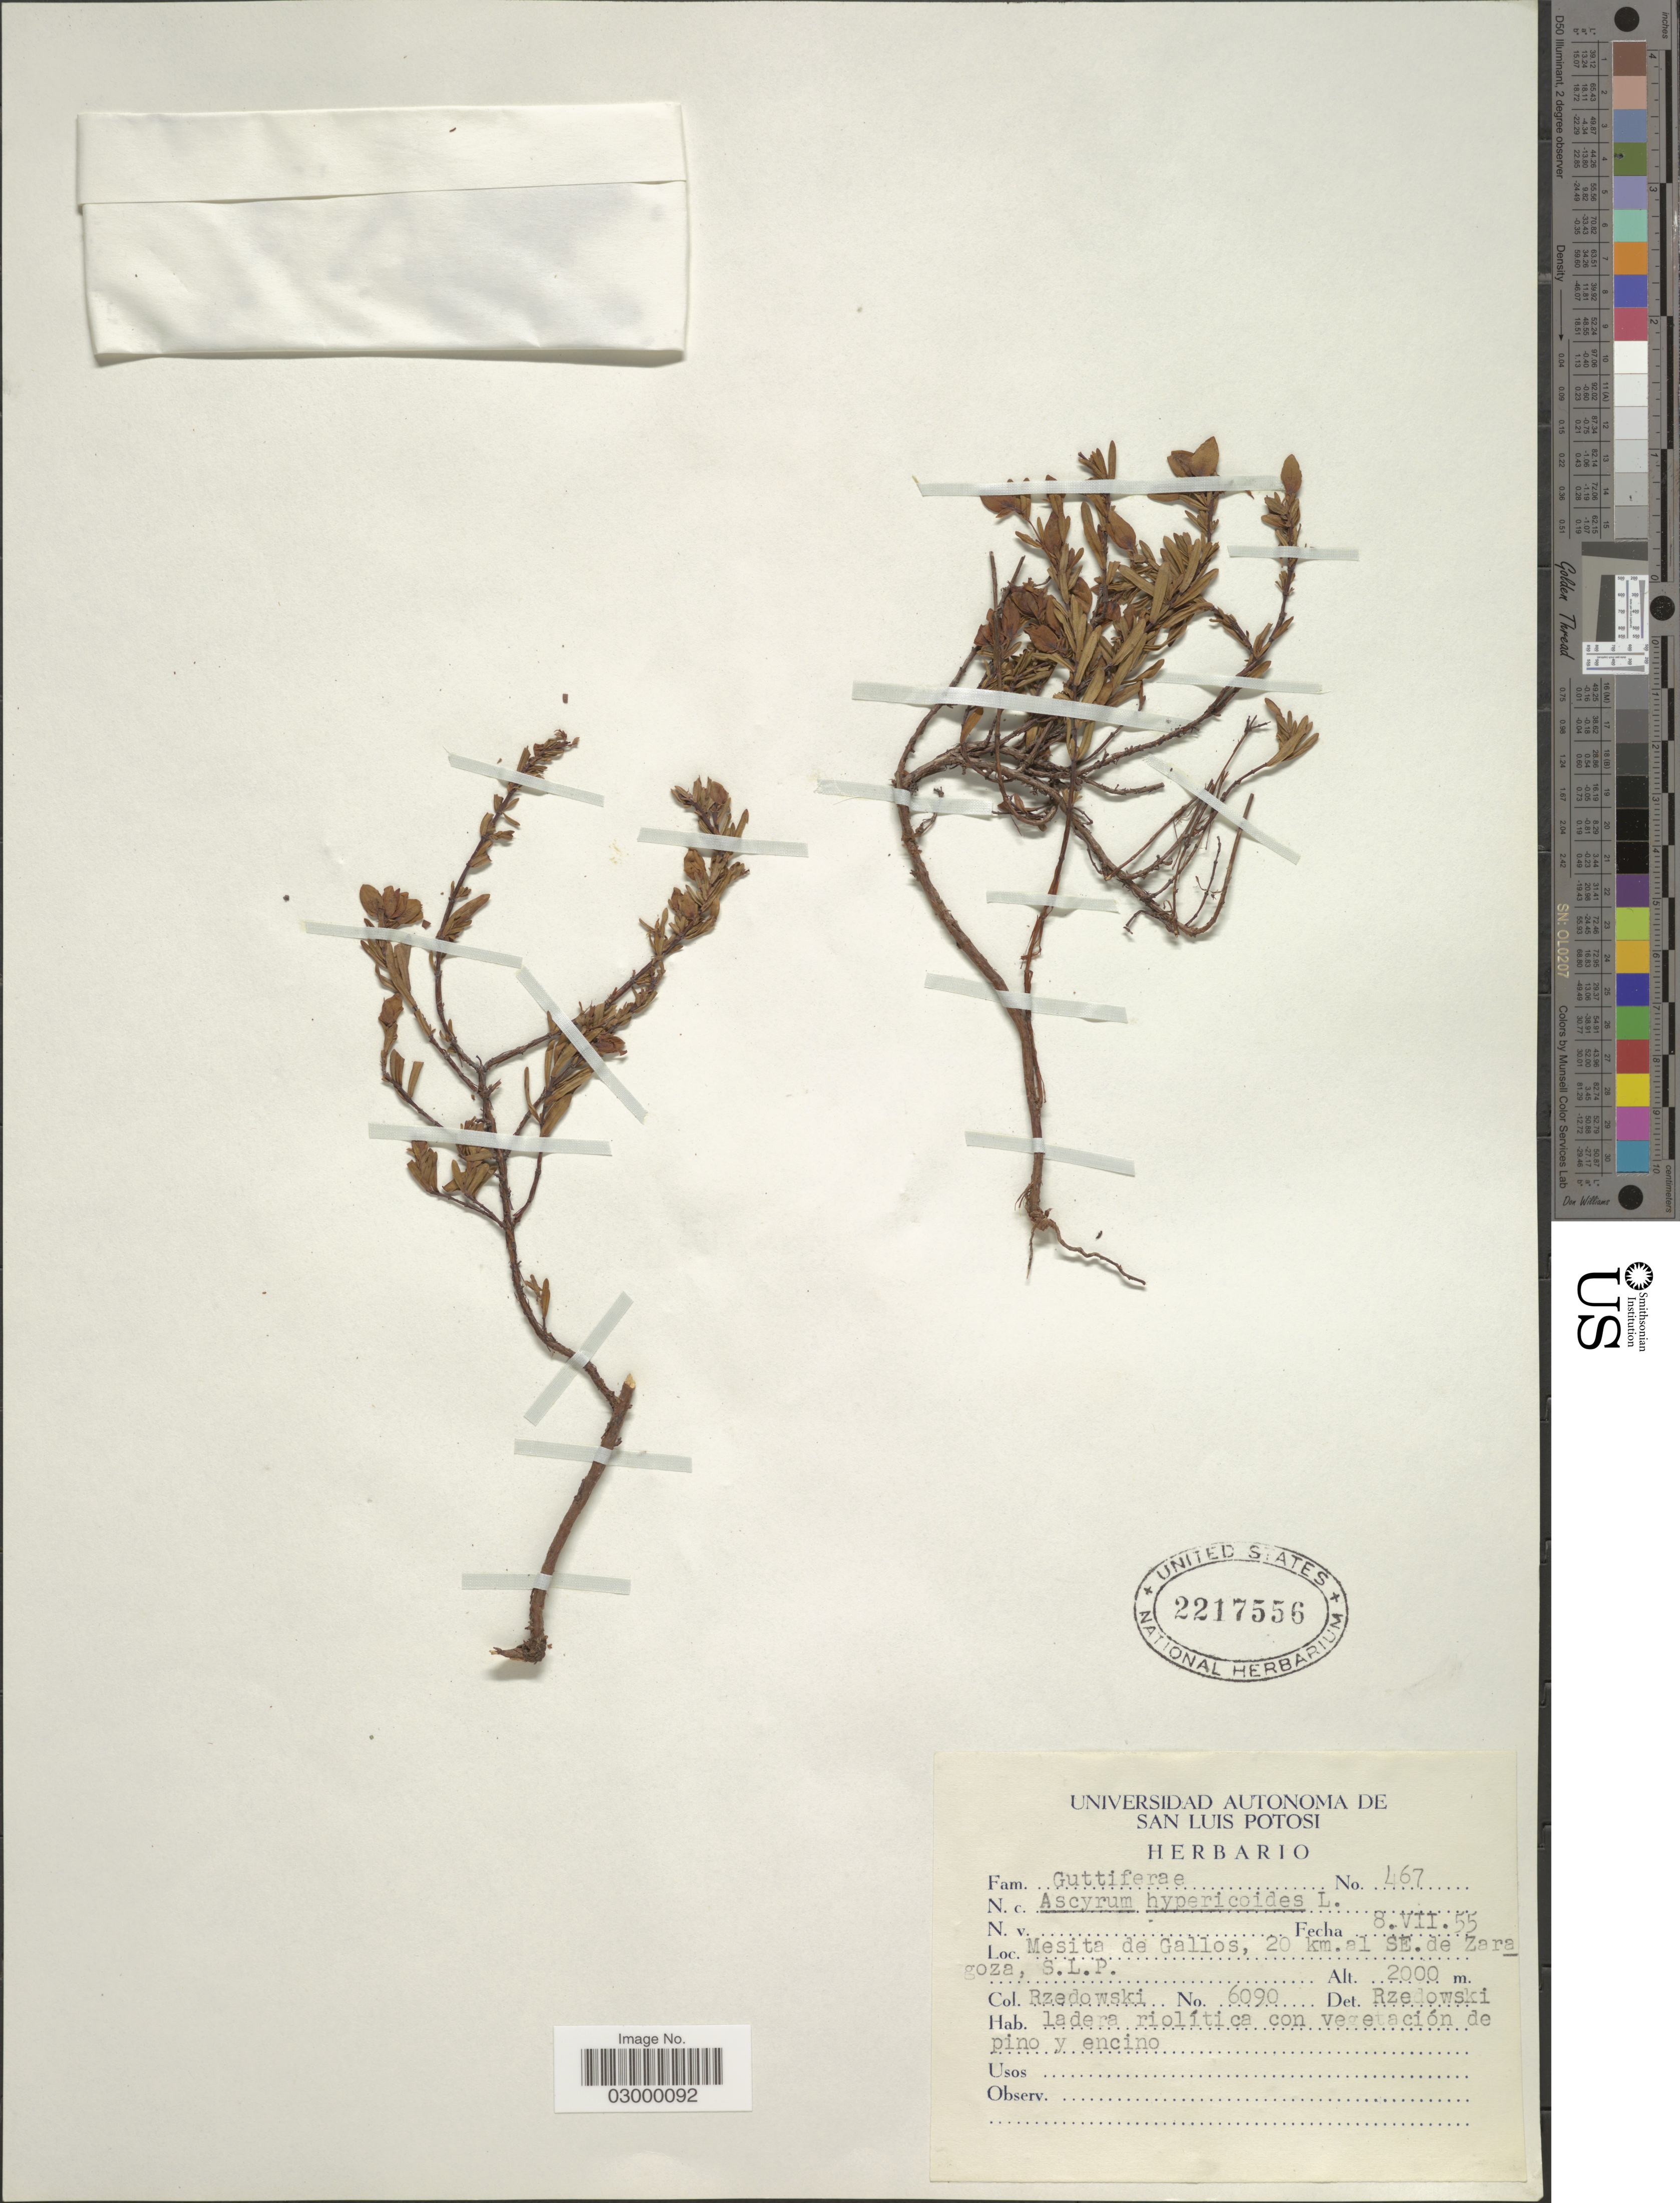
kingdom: Plantae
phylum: Tracheophyta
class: Magnoliopsida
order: Malpighiales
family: Hypericaceae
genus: Hypericum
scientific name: Hypericum hypericoides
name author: (L.) Crantz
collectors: Rzedowski, --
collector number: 6090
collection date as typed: Transcribed d/m/y: 8/7/55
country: Mexico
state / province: San Luis Potosí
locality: Mesita de Gallos, 20 km. al SE. de Zaragoza.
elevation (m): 2000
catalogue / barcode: US 2217556